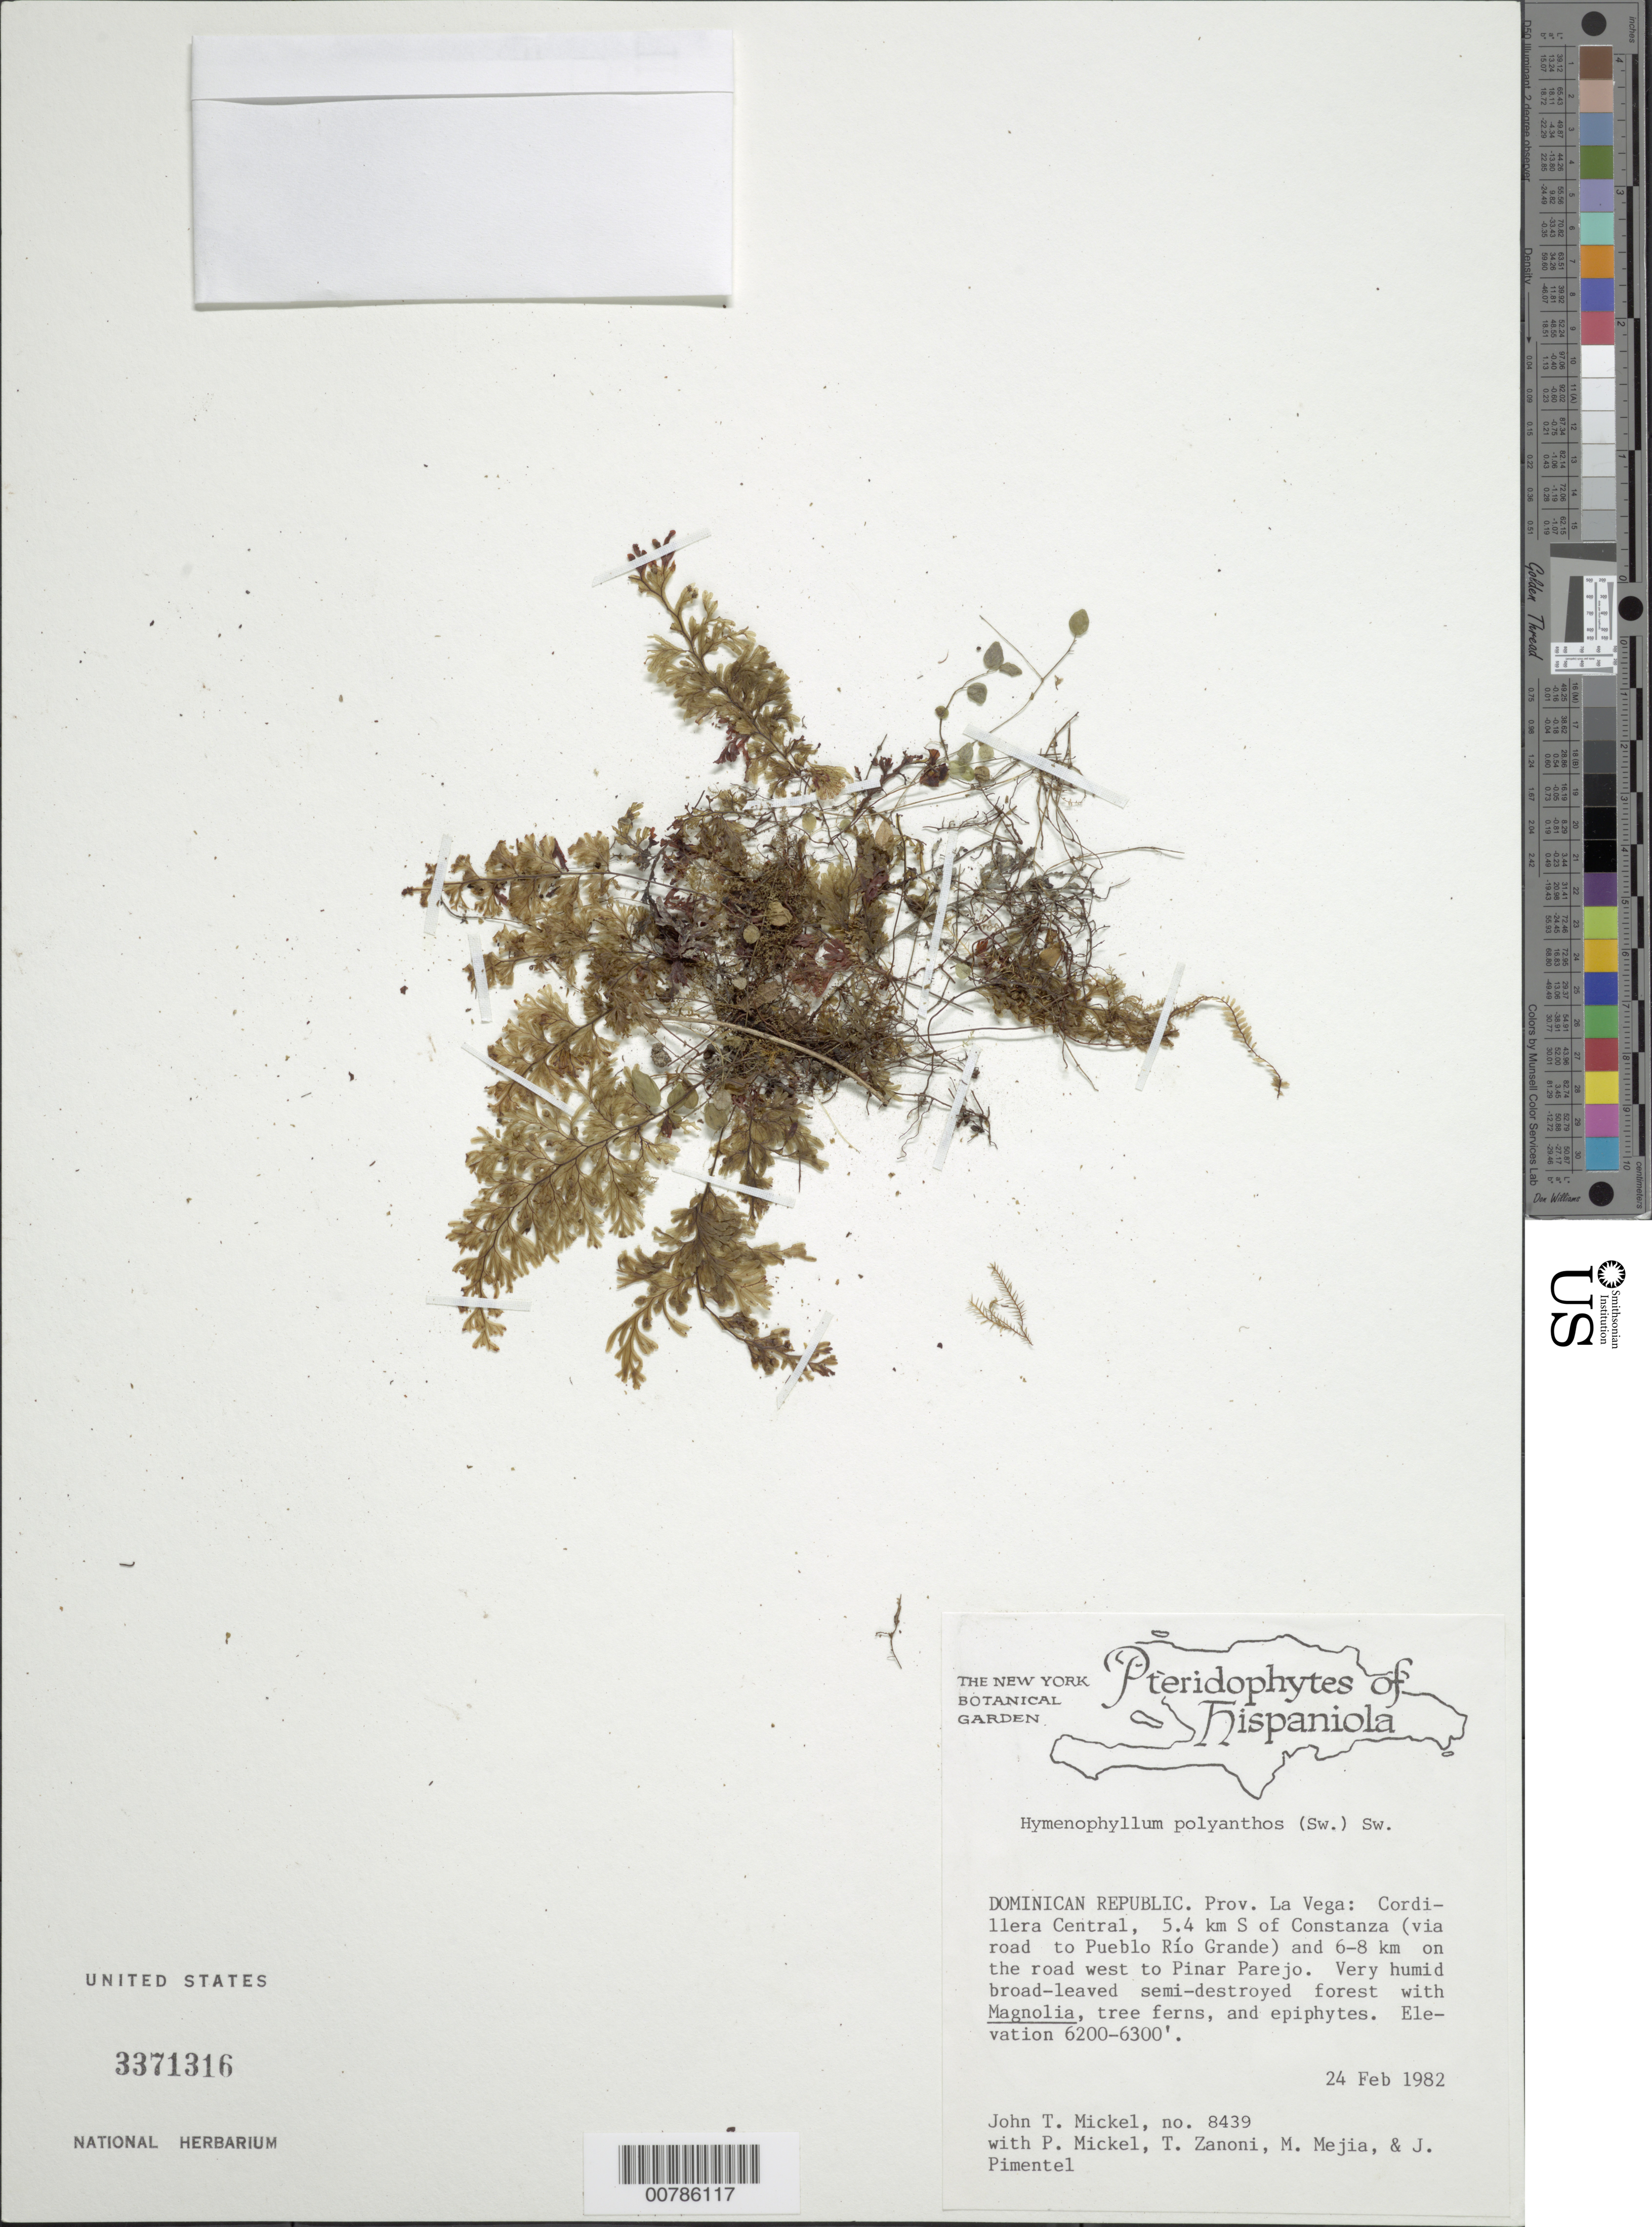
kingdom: Plantae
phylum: Tracheophyta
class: Polypodiopsida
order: Hymenophyllales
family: Hymenophyllaceae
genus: Hymenophyllum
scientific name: Hymenophyllum polyanthos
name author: (Sw.) Sw.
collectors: J. T. Mickel, P. Mickel, T. A. Zanoni & M. Mejia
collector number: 8439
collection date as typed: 24 Feb 1982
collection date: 1982-02-24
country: Dominican Republic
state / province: La Vega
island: Hispaniola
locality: Cordillera Central, 54. Km S of Constanza (via road to Pueblo Río Grande) and 6-8 km on road W to Pinar Parejo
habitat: Very humid broad-leaved semi-destroyed forest with Magnolia, tree ferns, and epiphytes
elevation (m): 1890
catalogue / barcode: US 3371316